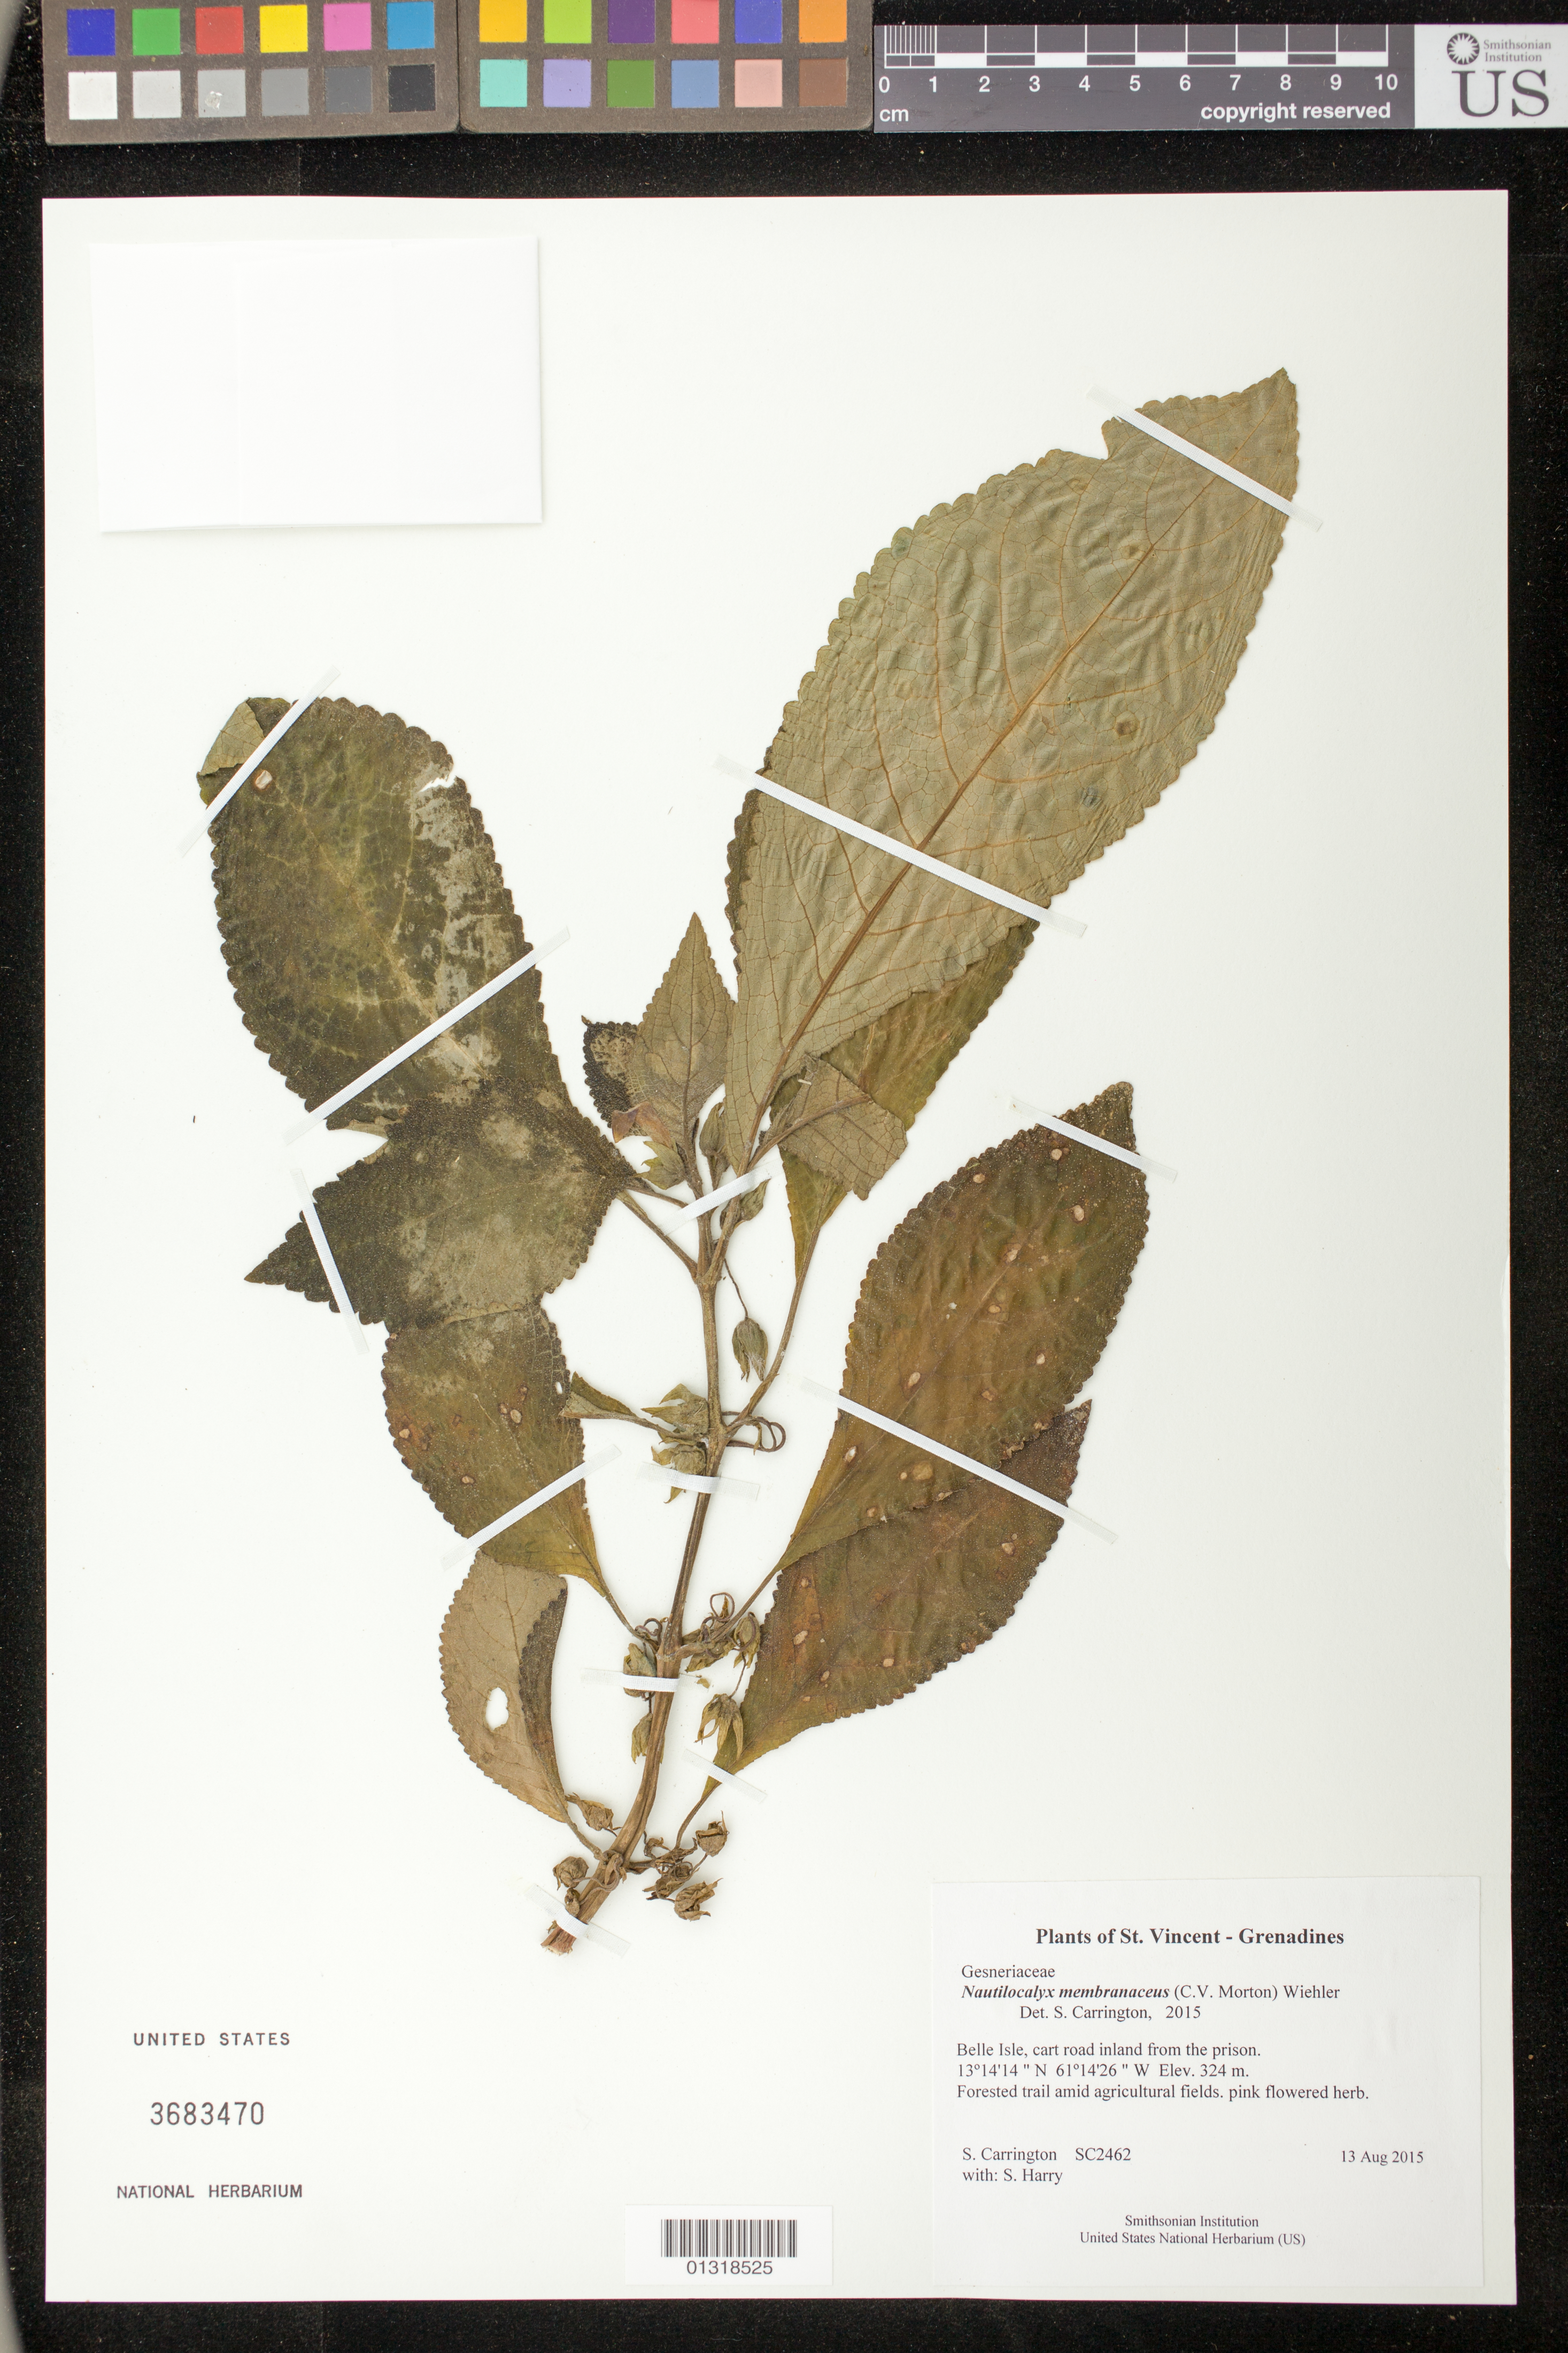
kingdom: Plantae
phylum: Tracheophyta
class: Magnoliopsida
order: Lamiales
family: Gesneriaceae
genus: Chrysothemis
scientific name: Chrysothemis melittifolia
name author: (L.) M.M. Mora & J.L. Clark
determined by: Skog, Laurence E.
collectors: C. M. S. Carrington & S. Harry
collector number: SC2462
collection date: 2015-08-13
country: St. Vincent - Grenadines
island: St Vincent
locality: BelleIsle, cart road inland from the prison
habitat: Forested trail amid agricultural fields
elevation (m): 324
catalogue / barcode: US 3683470